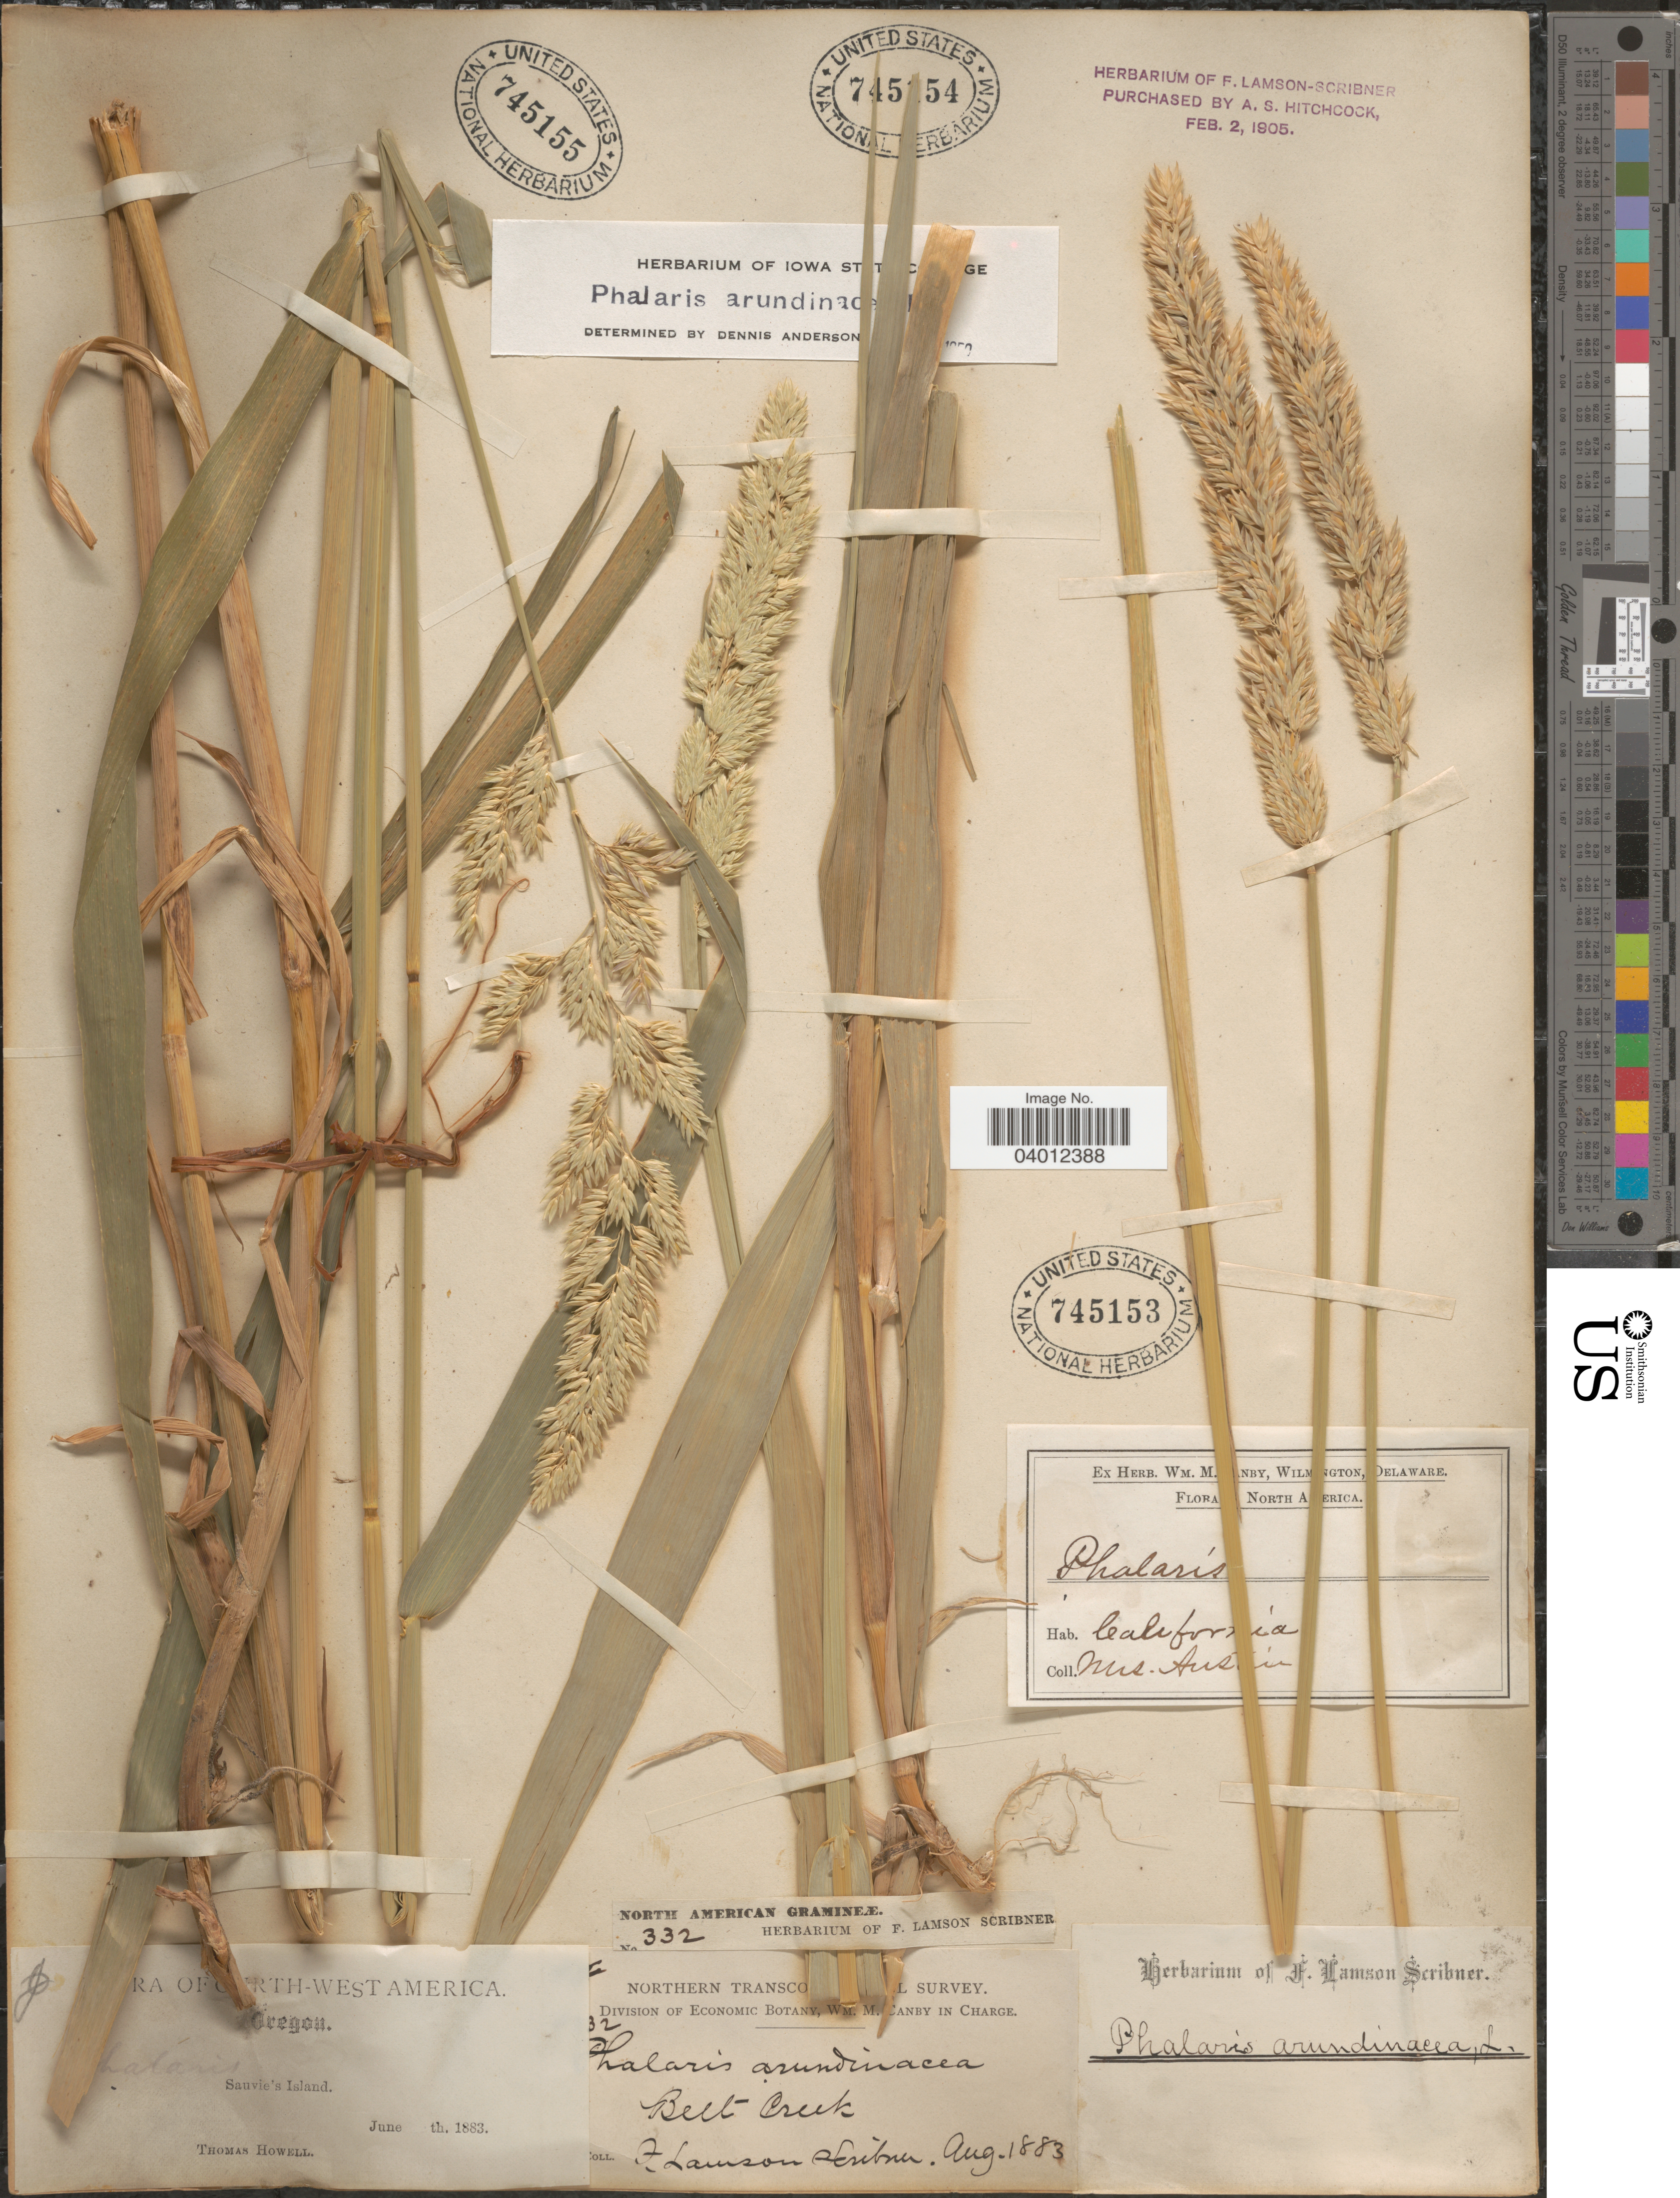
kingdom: Plantae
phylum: Tracheophyta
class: Liliopsida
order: Poales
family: Poaceae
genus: Phalaris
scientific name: Phalaris arundinacea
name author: L.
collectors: F. Lamson-Scribner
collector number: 332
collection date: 1883-08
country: United States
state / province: Montana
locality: Belt Creek.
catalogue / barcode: US 745154-2